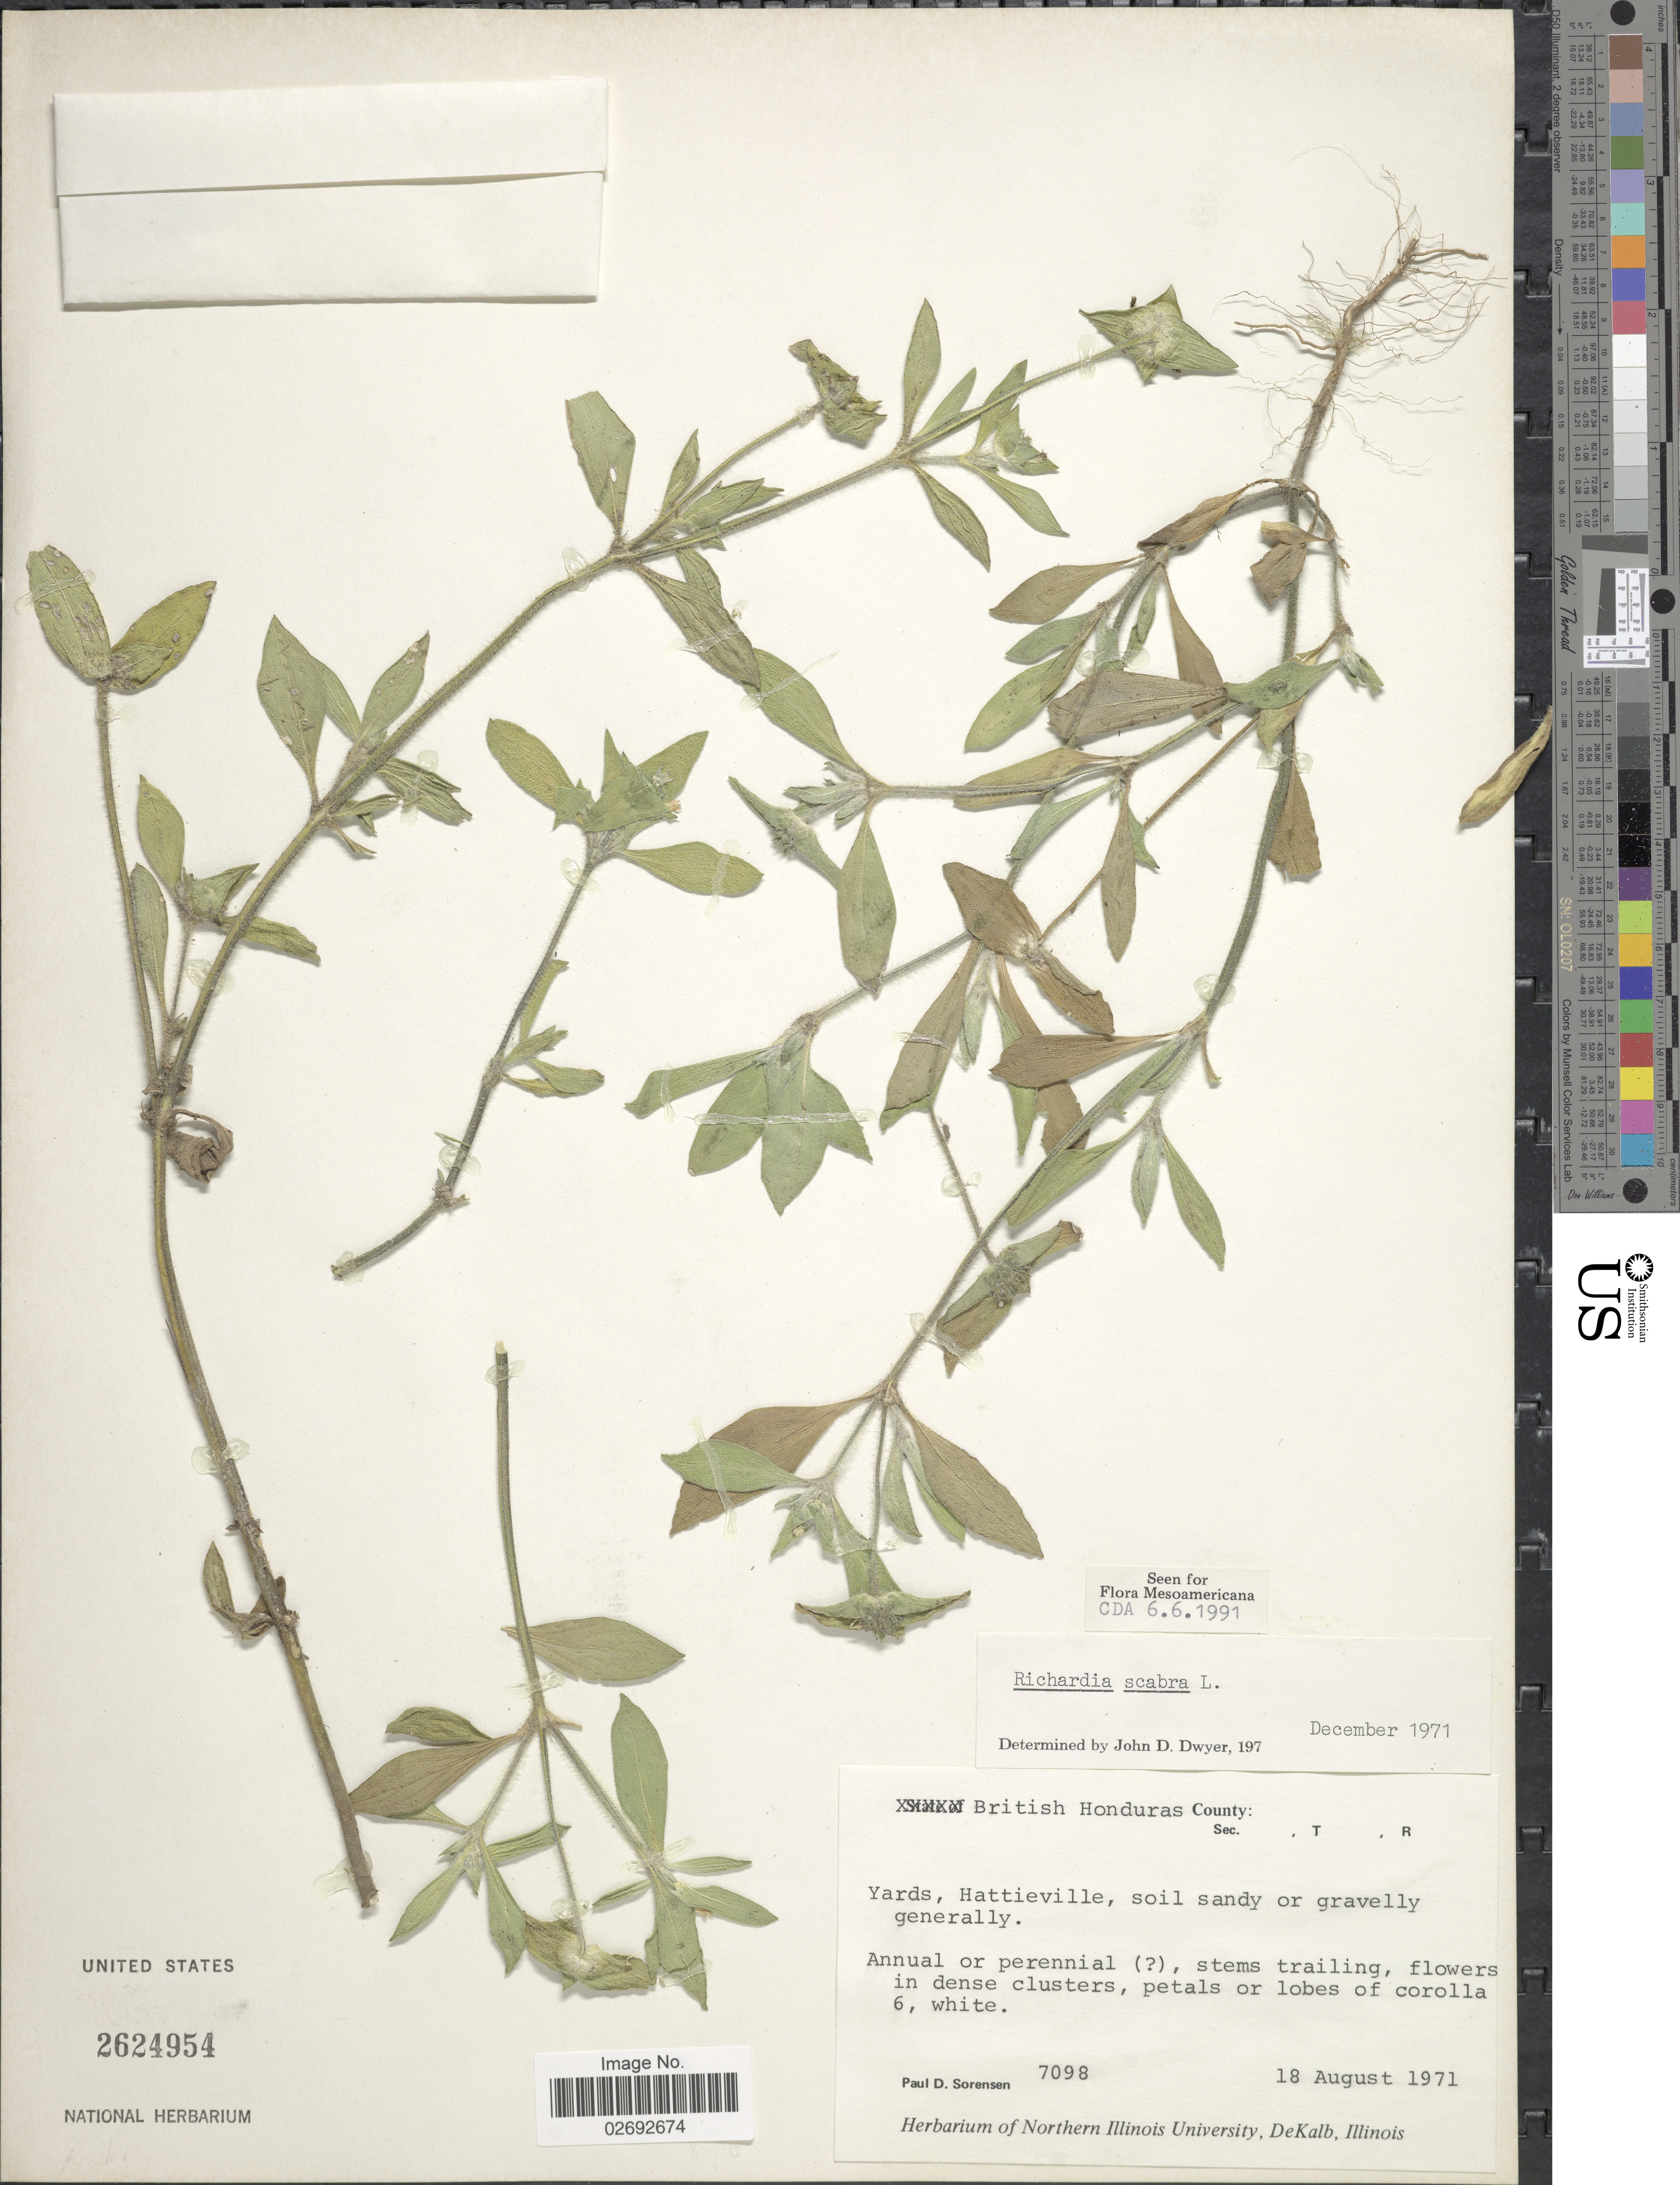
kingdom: Plantae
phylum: Tracheophyta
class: Magnoliopsida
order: Gentianales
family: Rubiaceae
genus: Richardia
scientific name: Richardia scabra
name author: L.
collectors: P. Sorenson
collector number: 7098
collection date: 1971-08-18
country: Belize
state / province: Belize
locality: British Honduras, Yards, Hattievalle.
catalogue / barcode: US 2624954